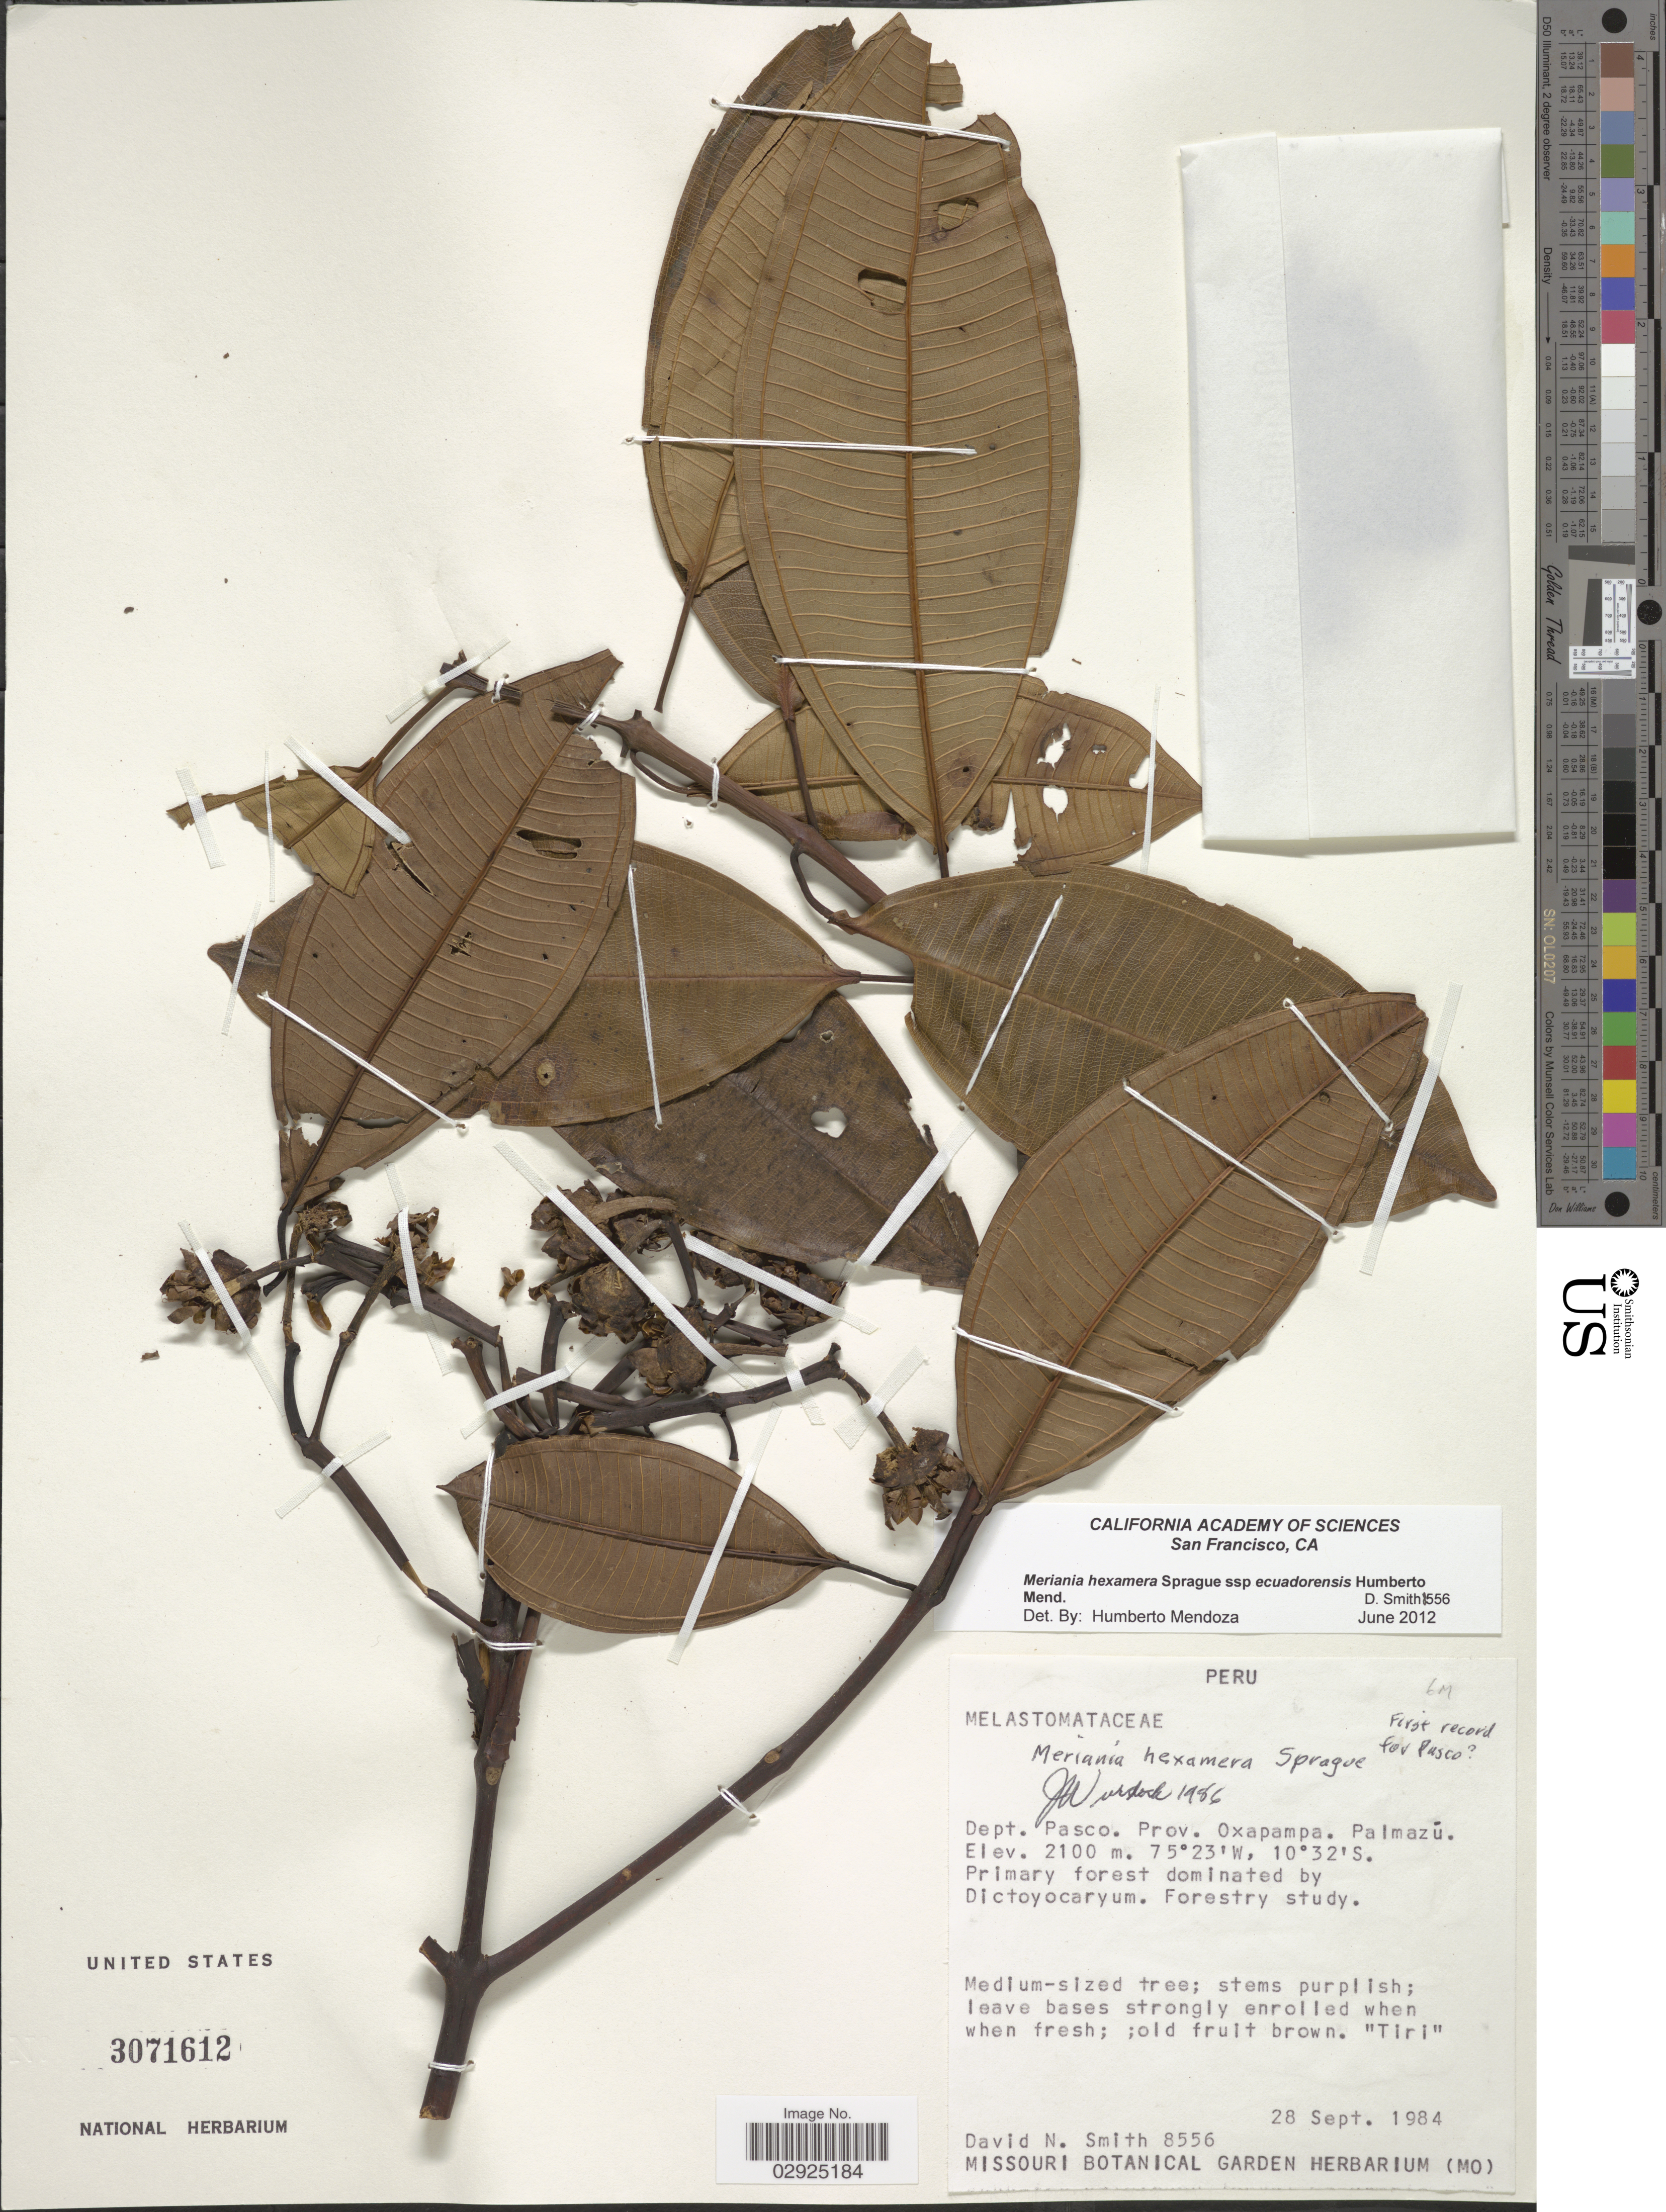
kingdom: Plantae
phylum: Tracheophyta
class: Magnoliopsida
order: Myrtales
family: Melastomataceae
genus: Meriania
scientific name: Meriania hexamera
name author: Sprague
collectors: D. Smith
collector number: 8556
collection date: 1984-09-28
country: Peru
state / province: Pasco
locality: Dept. Pasco. Prov. Oxapampa. Palmazú.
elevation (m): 2100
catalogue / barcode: US 3071612